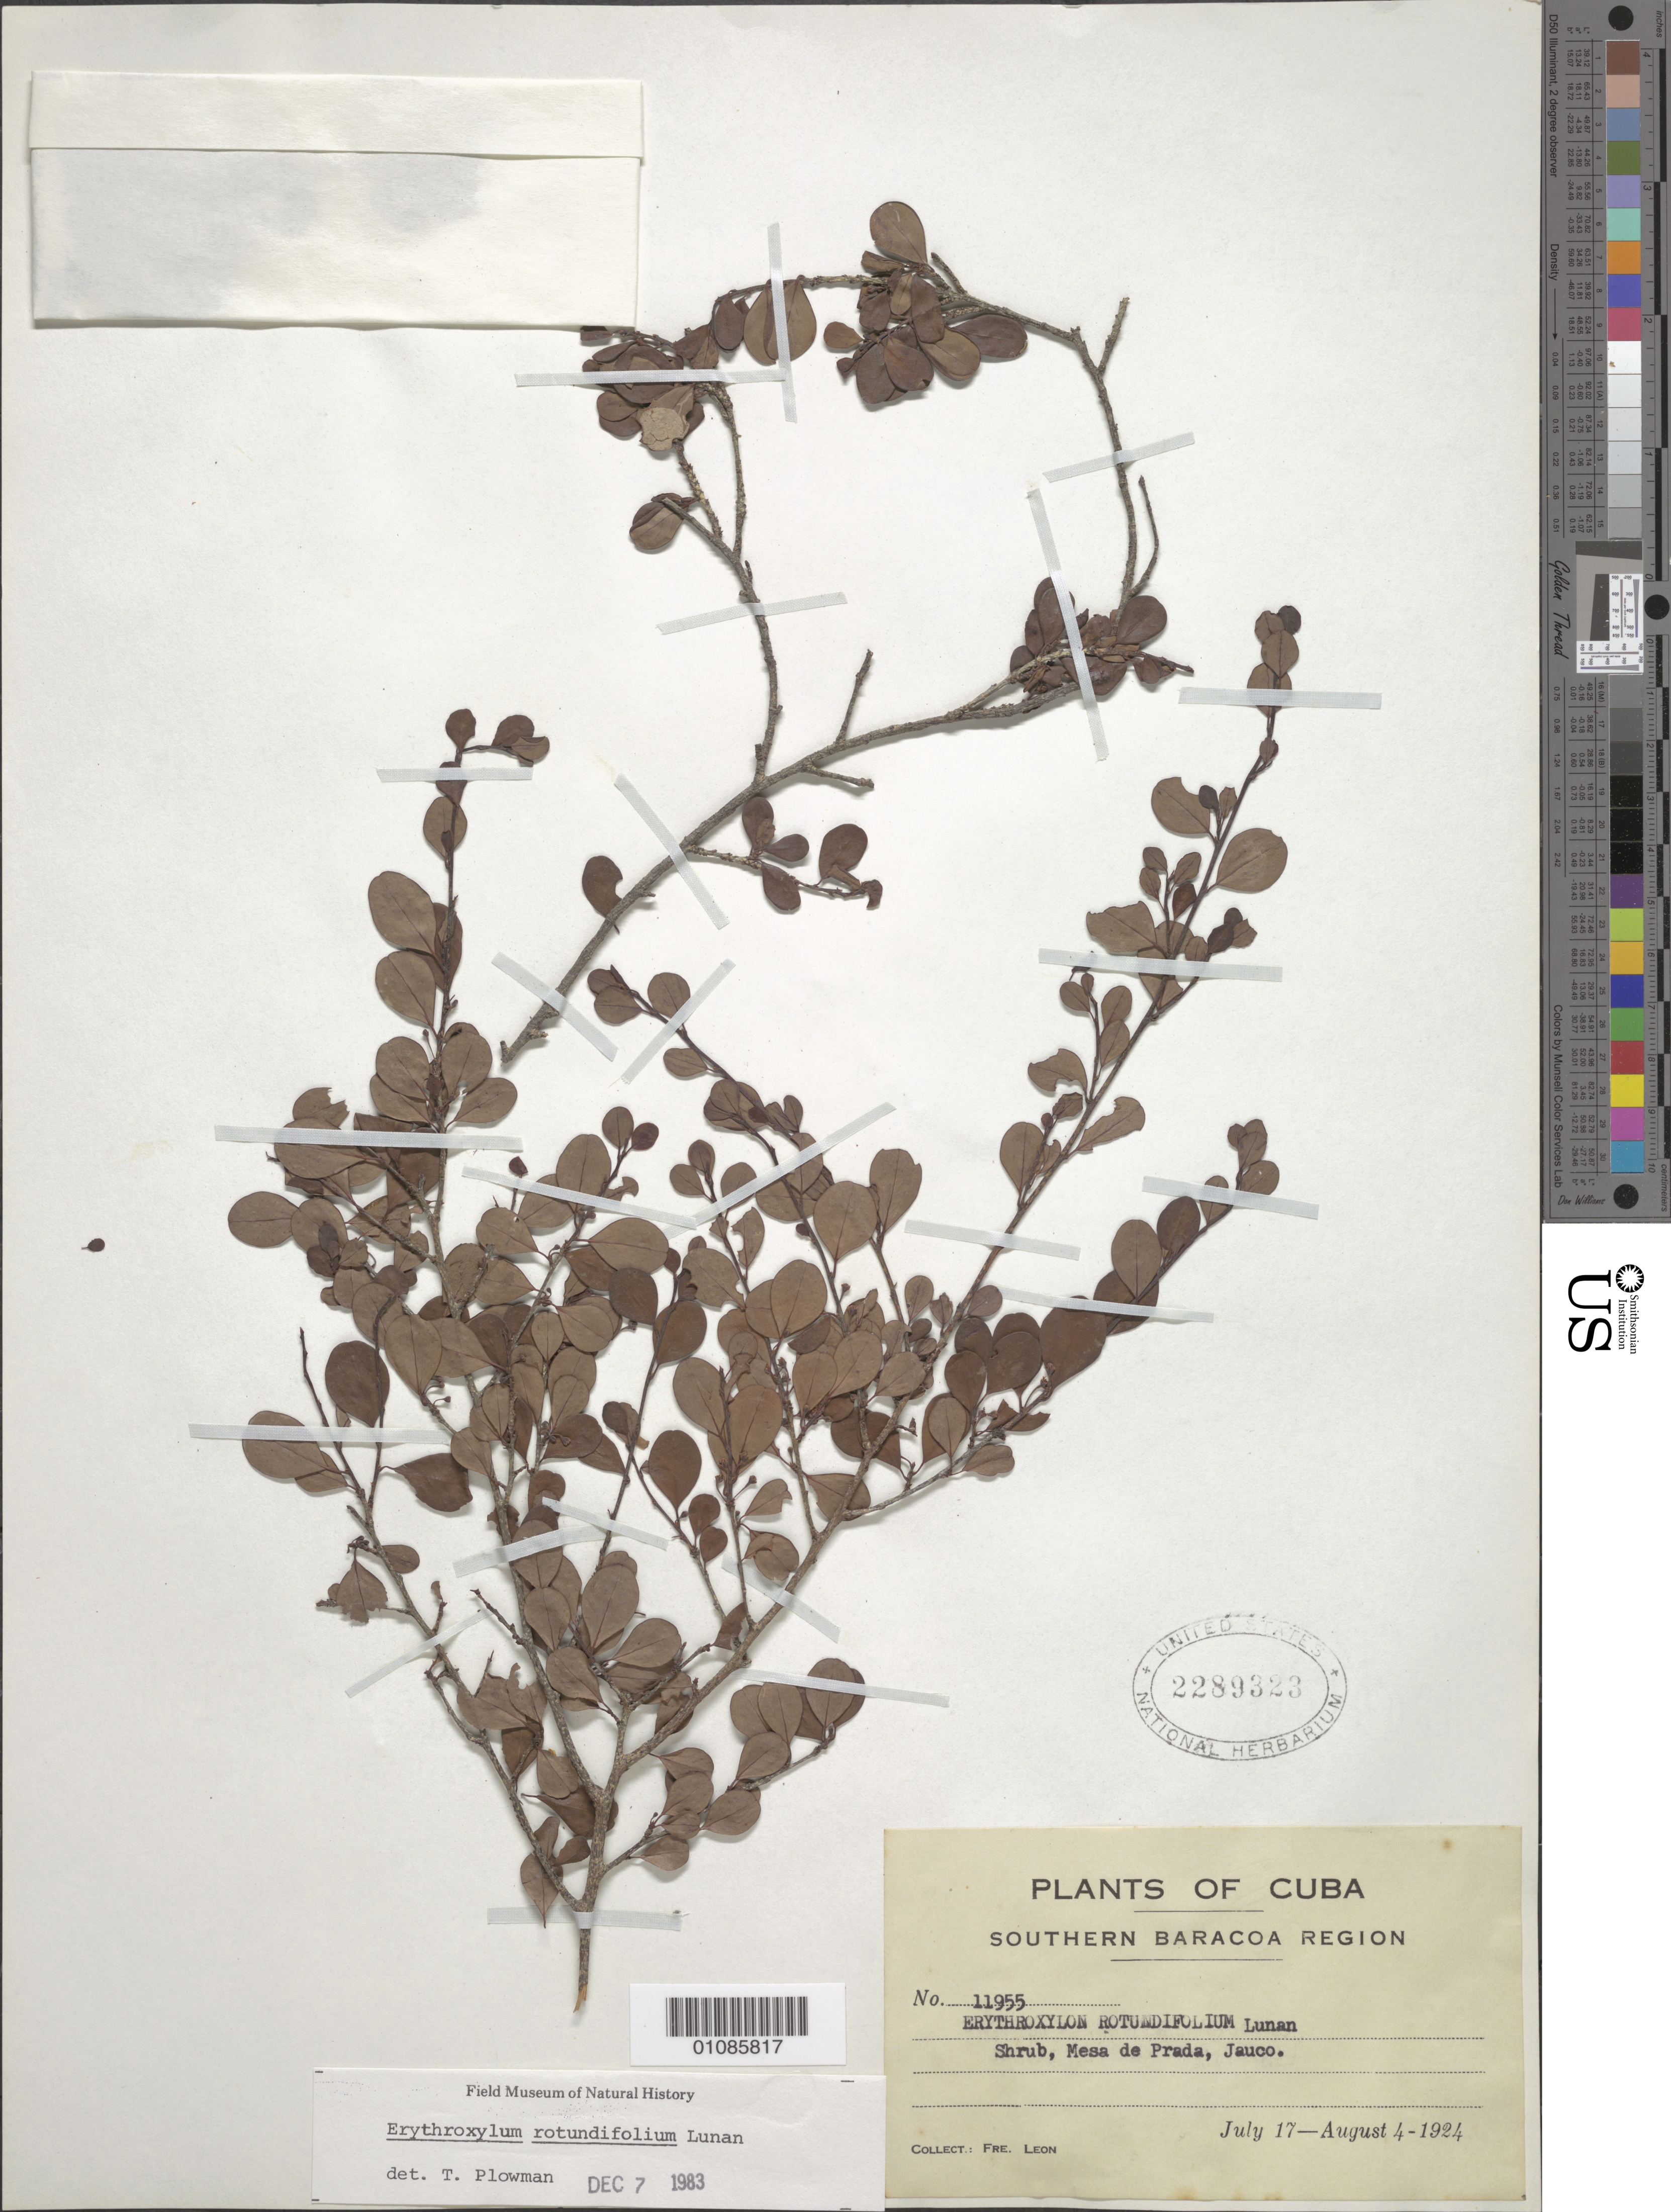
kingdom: Plantae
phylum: Tracheophyta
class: Magnoliopsida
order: Malpighiales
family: Erythroxylaceae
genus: Erythroxylum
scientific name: Erythroxylum rotundifolium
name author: Lunan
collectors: -. León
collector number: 11955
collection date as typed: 17 Jul 1924 to 04 Aug 1924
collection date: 1924-07-17/1924-08-04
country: Cuba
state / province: Guantánamo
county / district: Baracoa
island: Cuba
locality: Southern Baracoa Region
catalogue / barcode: US 2289323